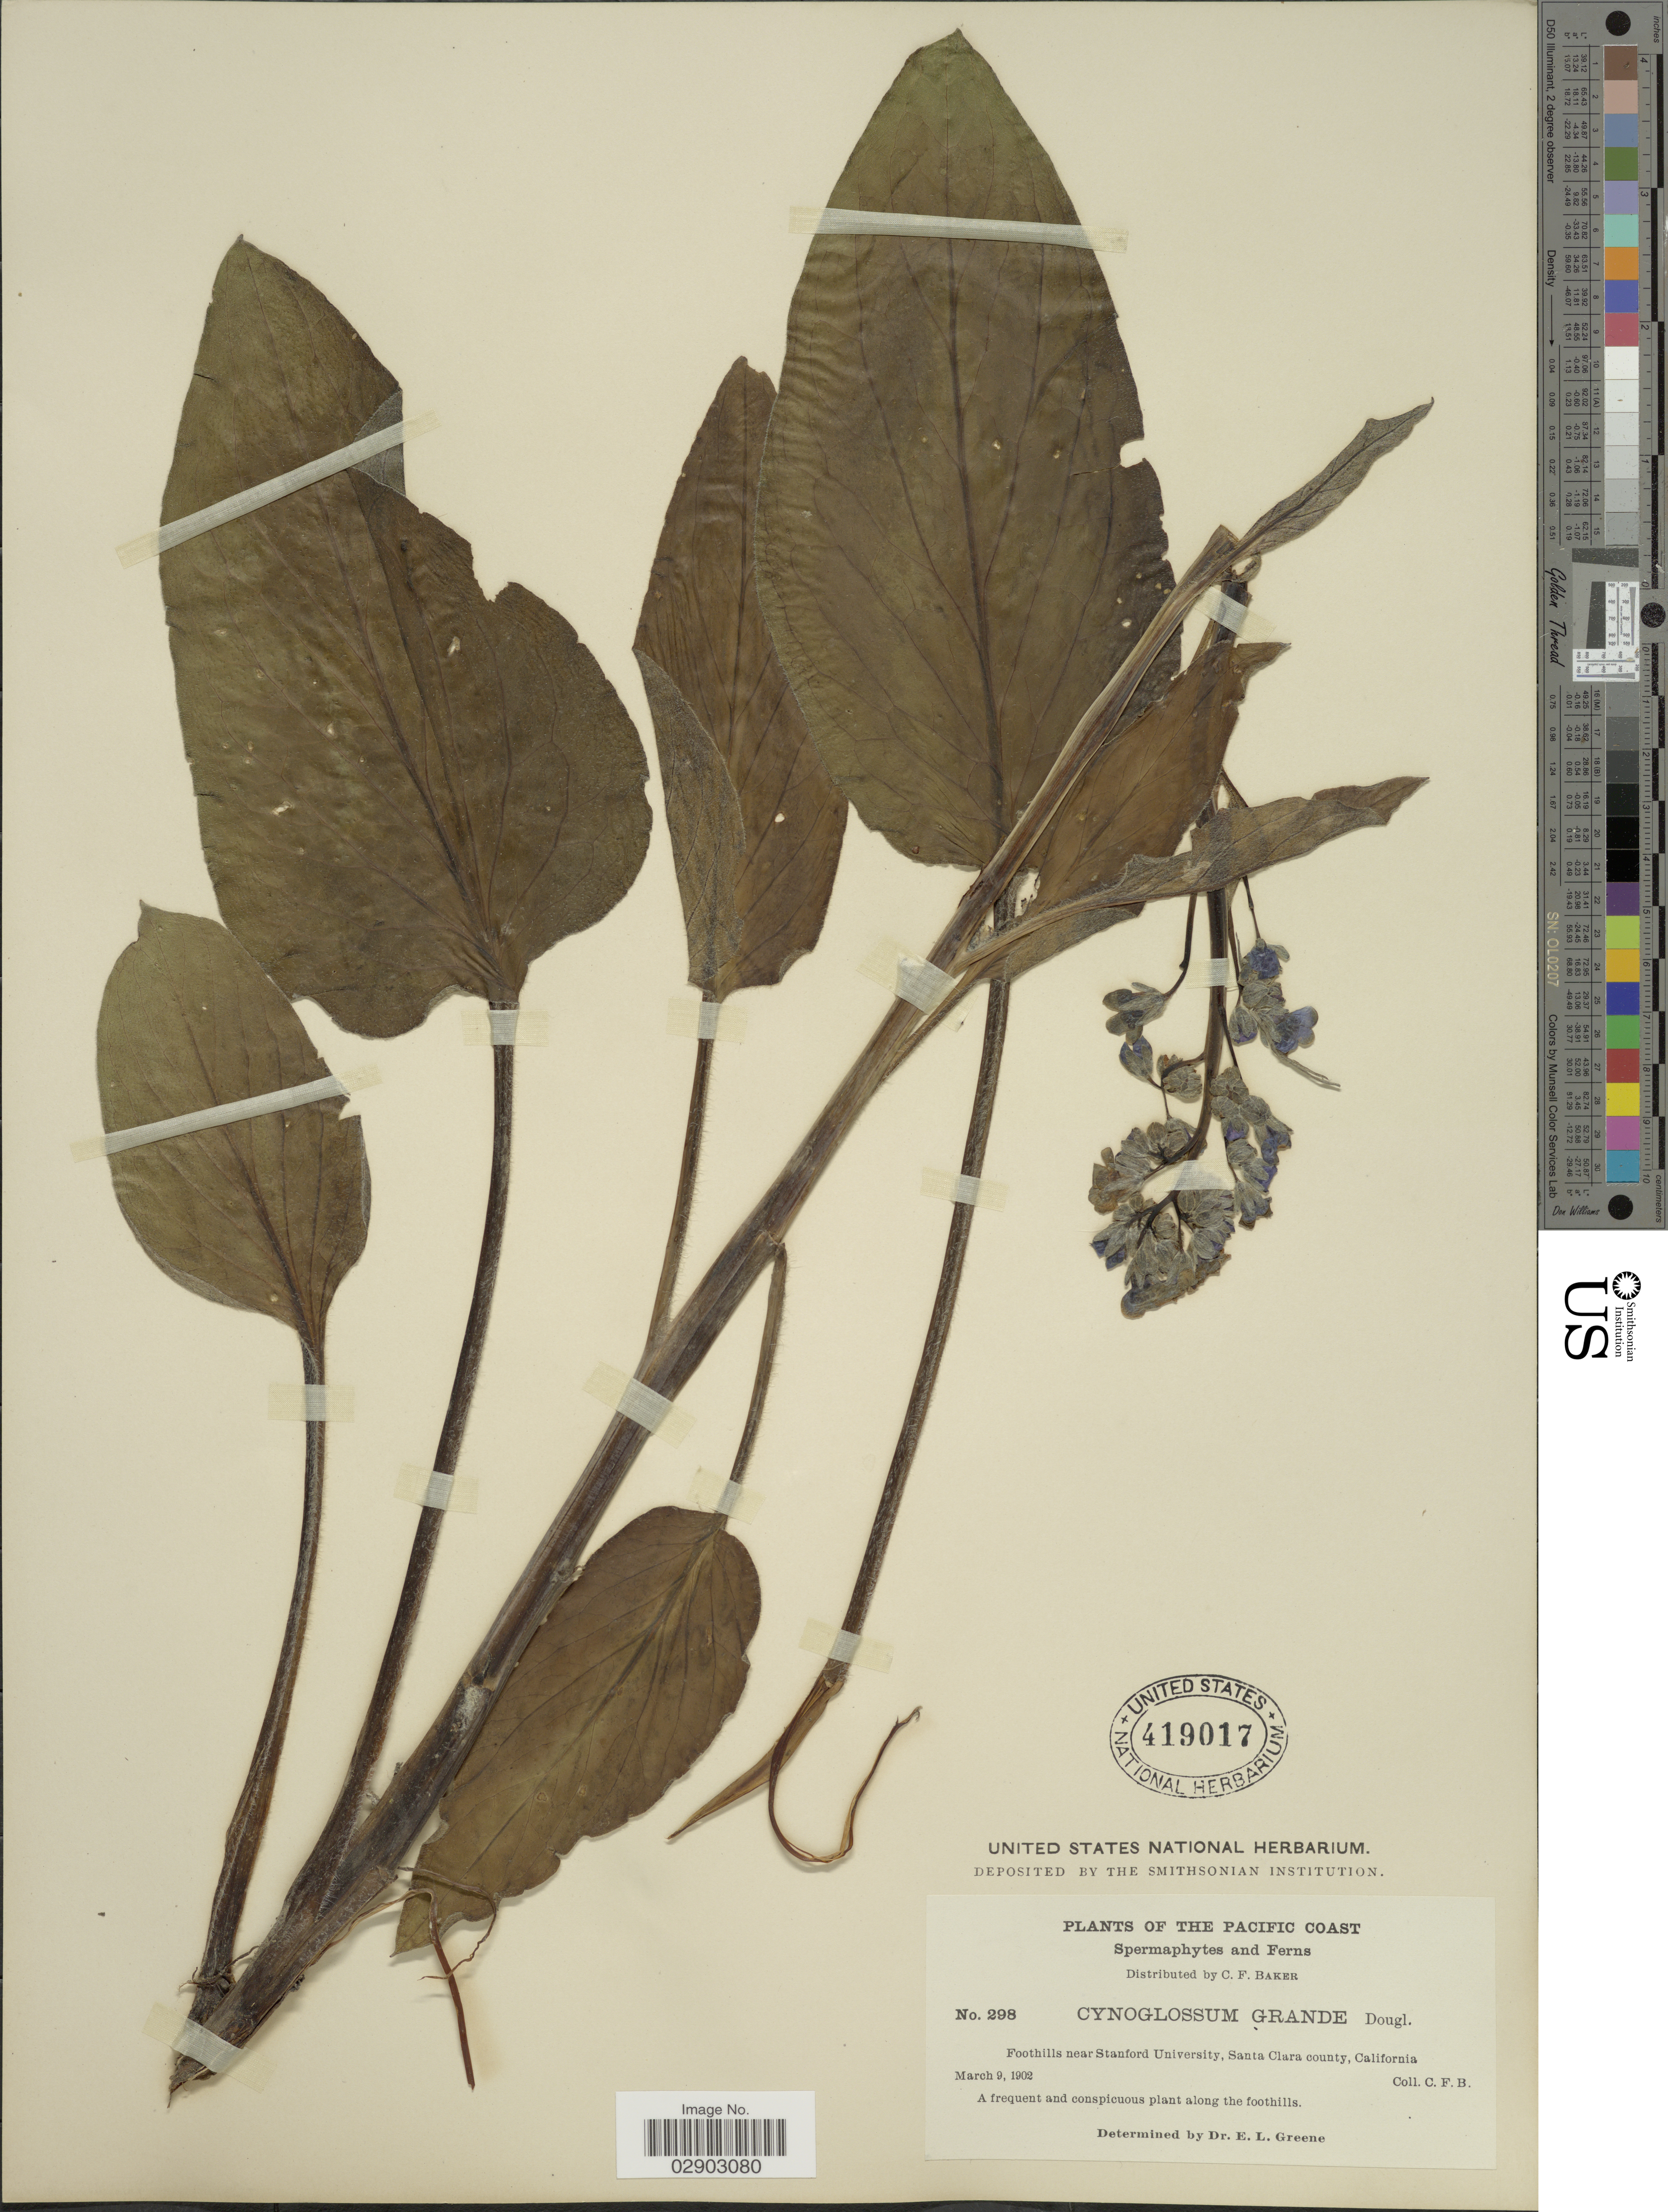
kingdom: Plantae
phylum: Tracheophyta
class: Magnoliopsida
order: Boraginales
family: Boraginaceae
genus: Cynoglossum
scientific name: Cynoglossum grande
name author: Douglas ex Lehm.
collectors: C. F. Baker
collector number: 298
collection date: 1902-03-09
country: United States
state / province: California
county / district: Santa Clara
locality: Pacific coast. Foothills near Stanford University, Santa Clara county.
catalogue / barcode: US 419017